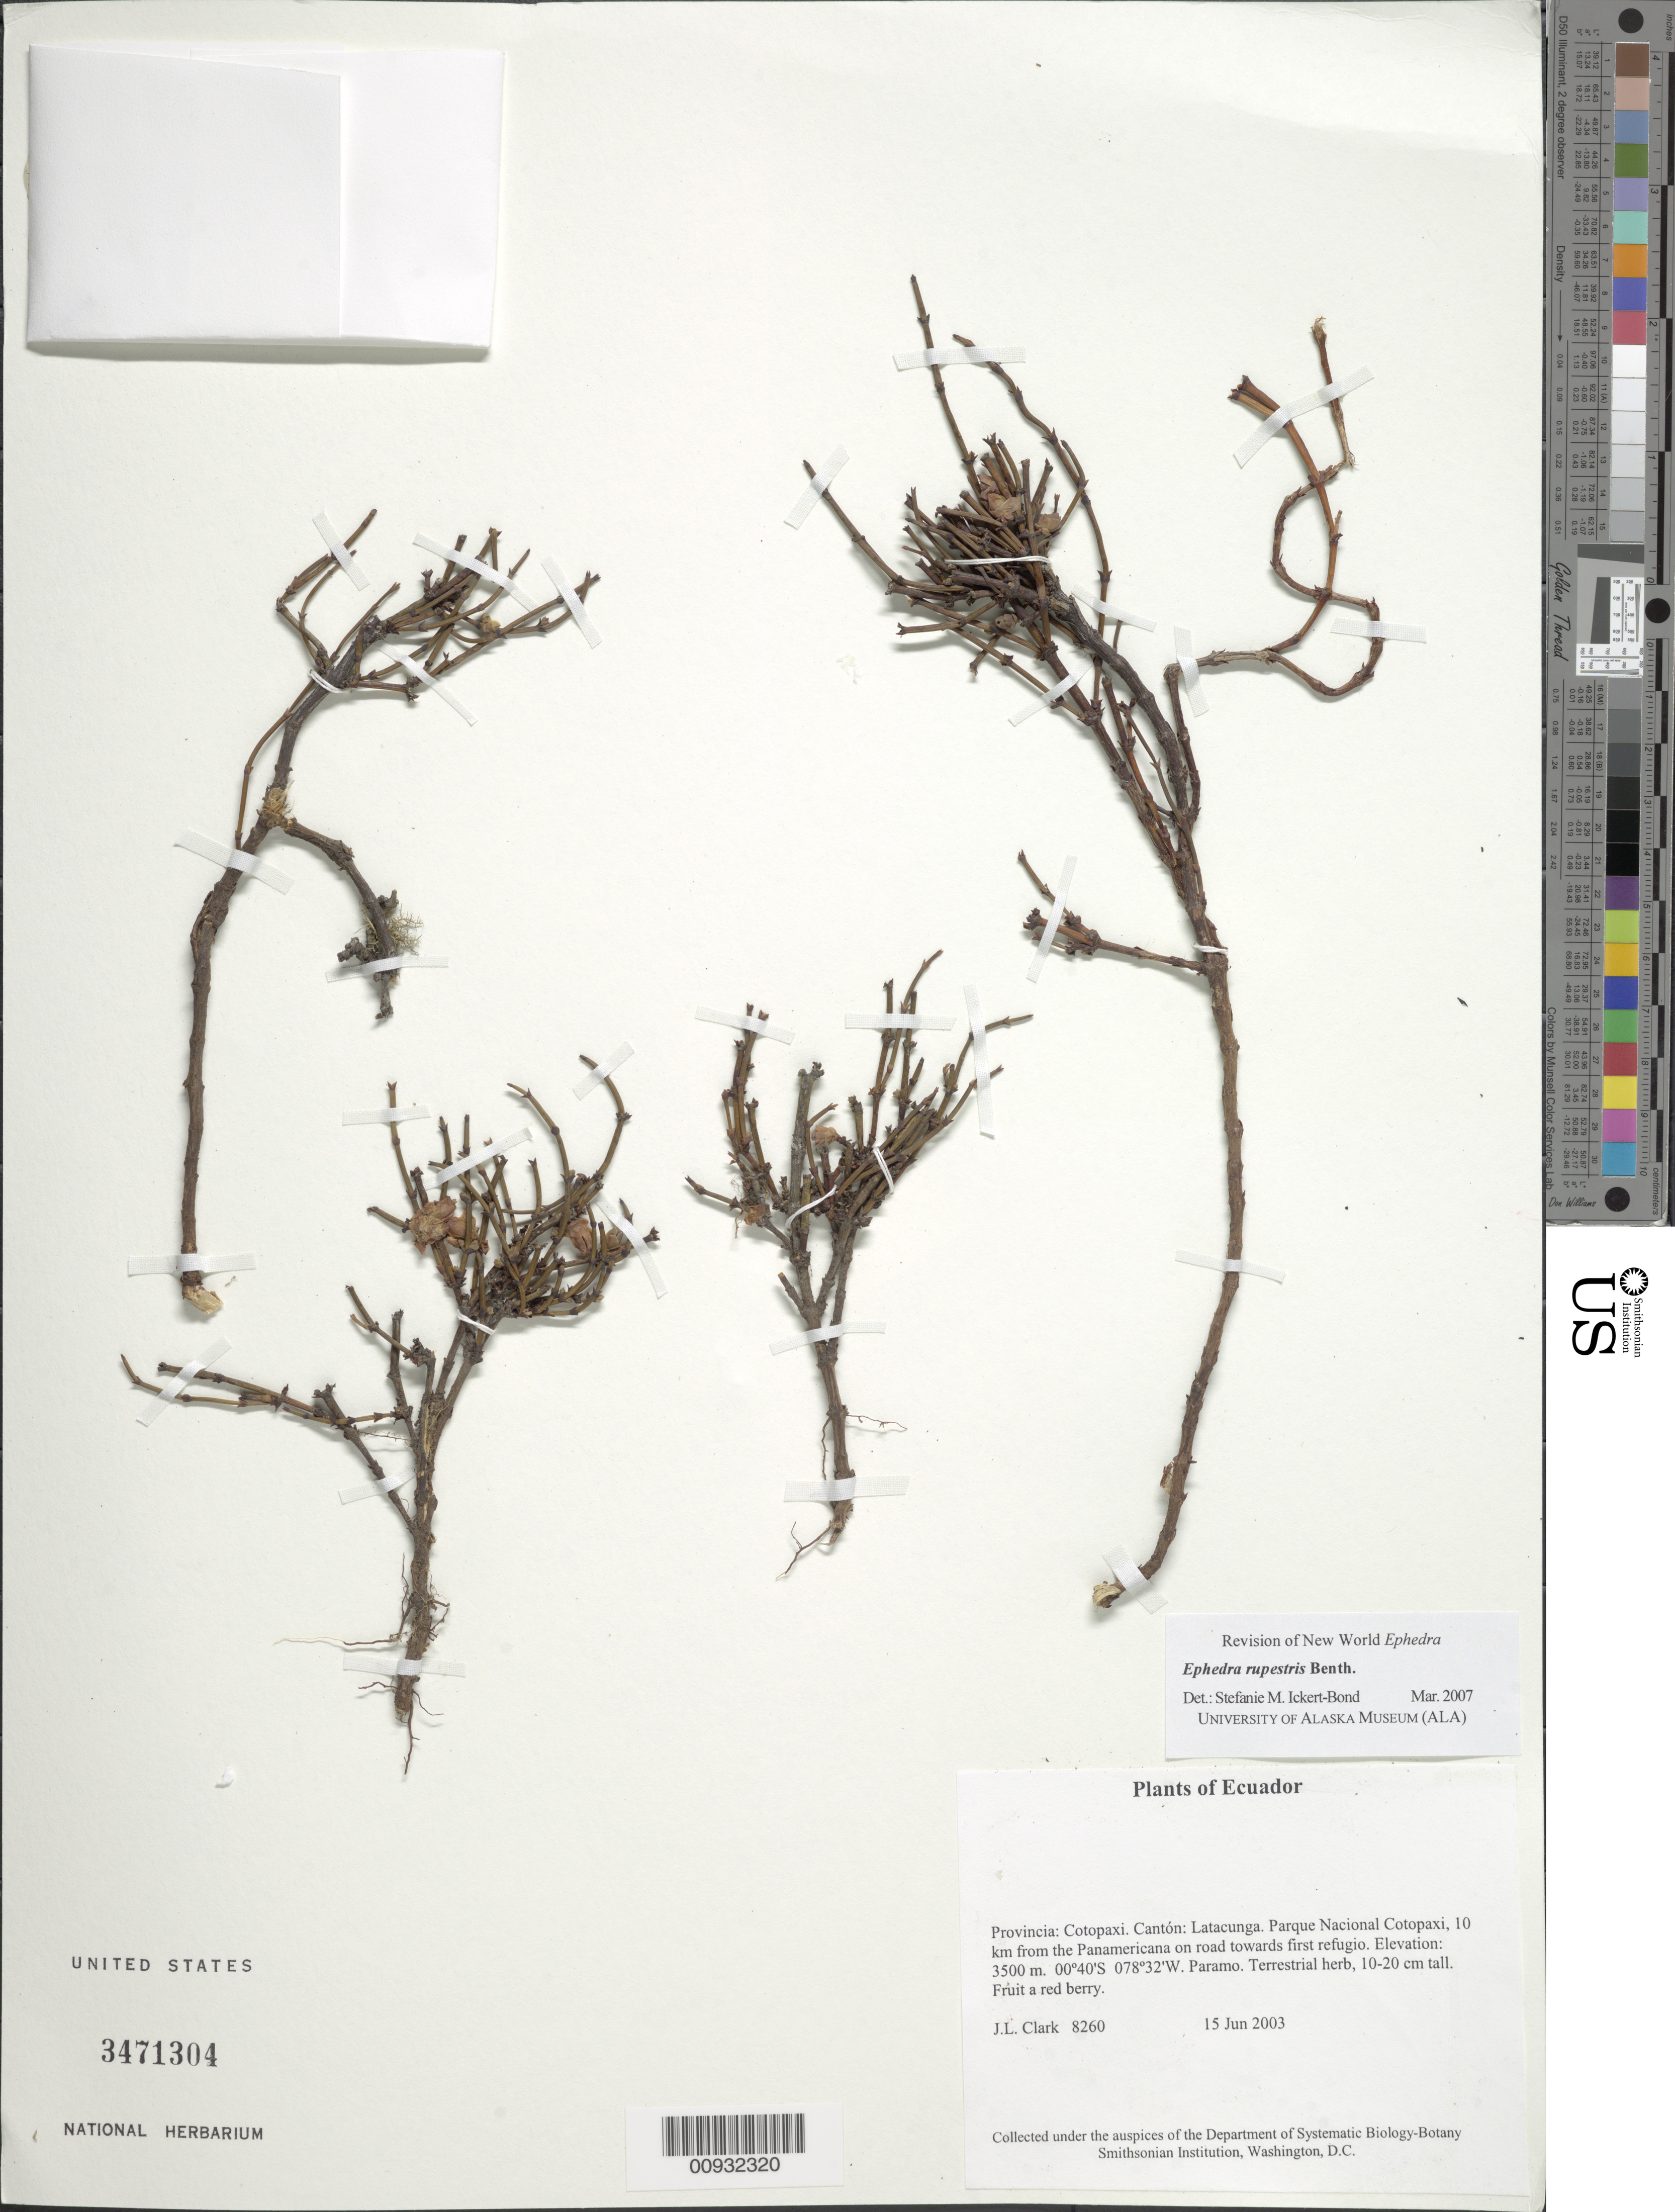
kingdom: Plantae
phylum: Tracheophyta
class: Gnetopsida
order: Ephedrales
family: Ephedraceae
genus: Ephedra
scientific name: Ephedra rupestris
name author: Benth.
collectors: J. L. Clark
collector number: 08260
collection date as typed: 15 Jun 2003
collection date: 2003-06-15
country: Ecuador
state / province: Cotopaxi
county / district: Latacunga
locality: Parque Nacional Cotopaxi, 10 km from the Panamericana on road towards first refugio.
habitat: Paramo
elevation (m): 3500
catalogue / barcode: US 3471304